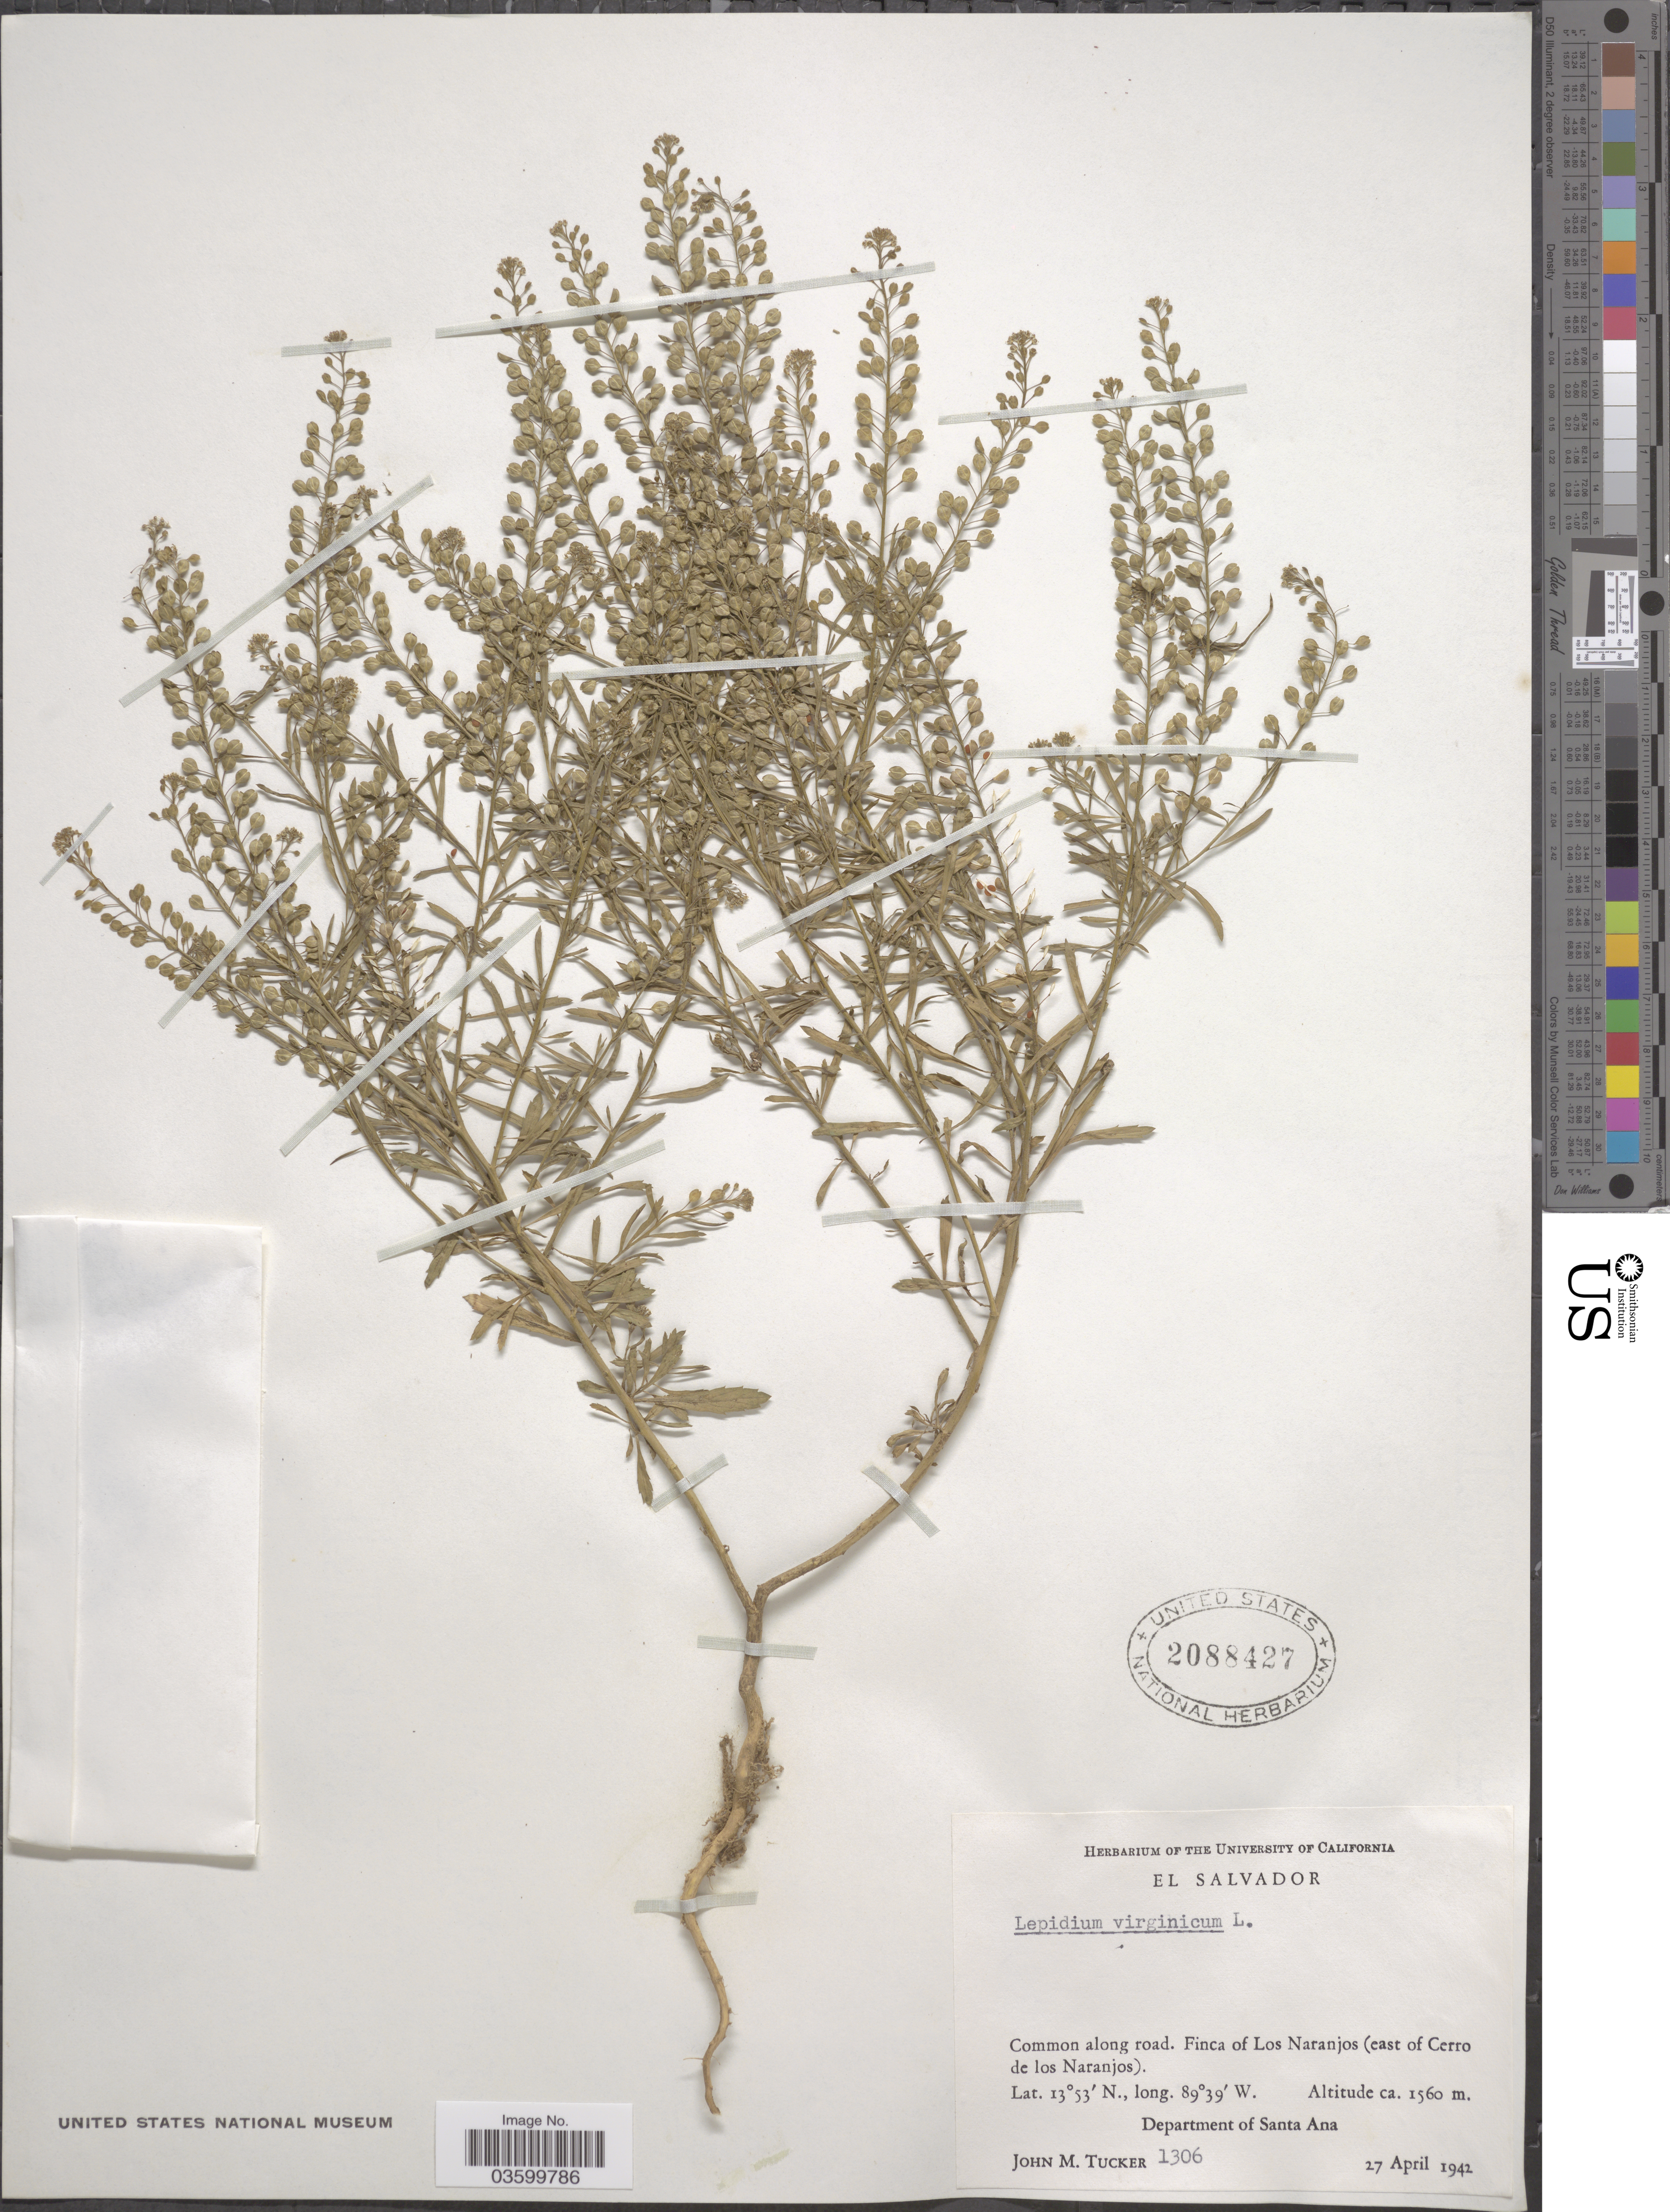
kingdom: Plantae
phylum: Tracheophyta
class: Magnoliopsida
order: Brassicales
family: Brassicaceae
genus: Lepidium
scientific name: Lepidium virginicum var. centrali-americanum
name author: (Thell.) C.L. Hitchc.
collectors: J. M. Tucker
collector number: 1306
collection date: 1942-04-27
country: El Salvador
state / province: Santa Ana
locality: Finca of Los Naranjos (east of Cerro de los Naranjos). Department of Santa Ana.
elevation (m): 1560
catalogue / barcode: US 2088427